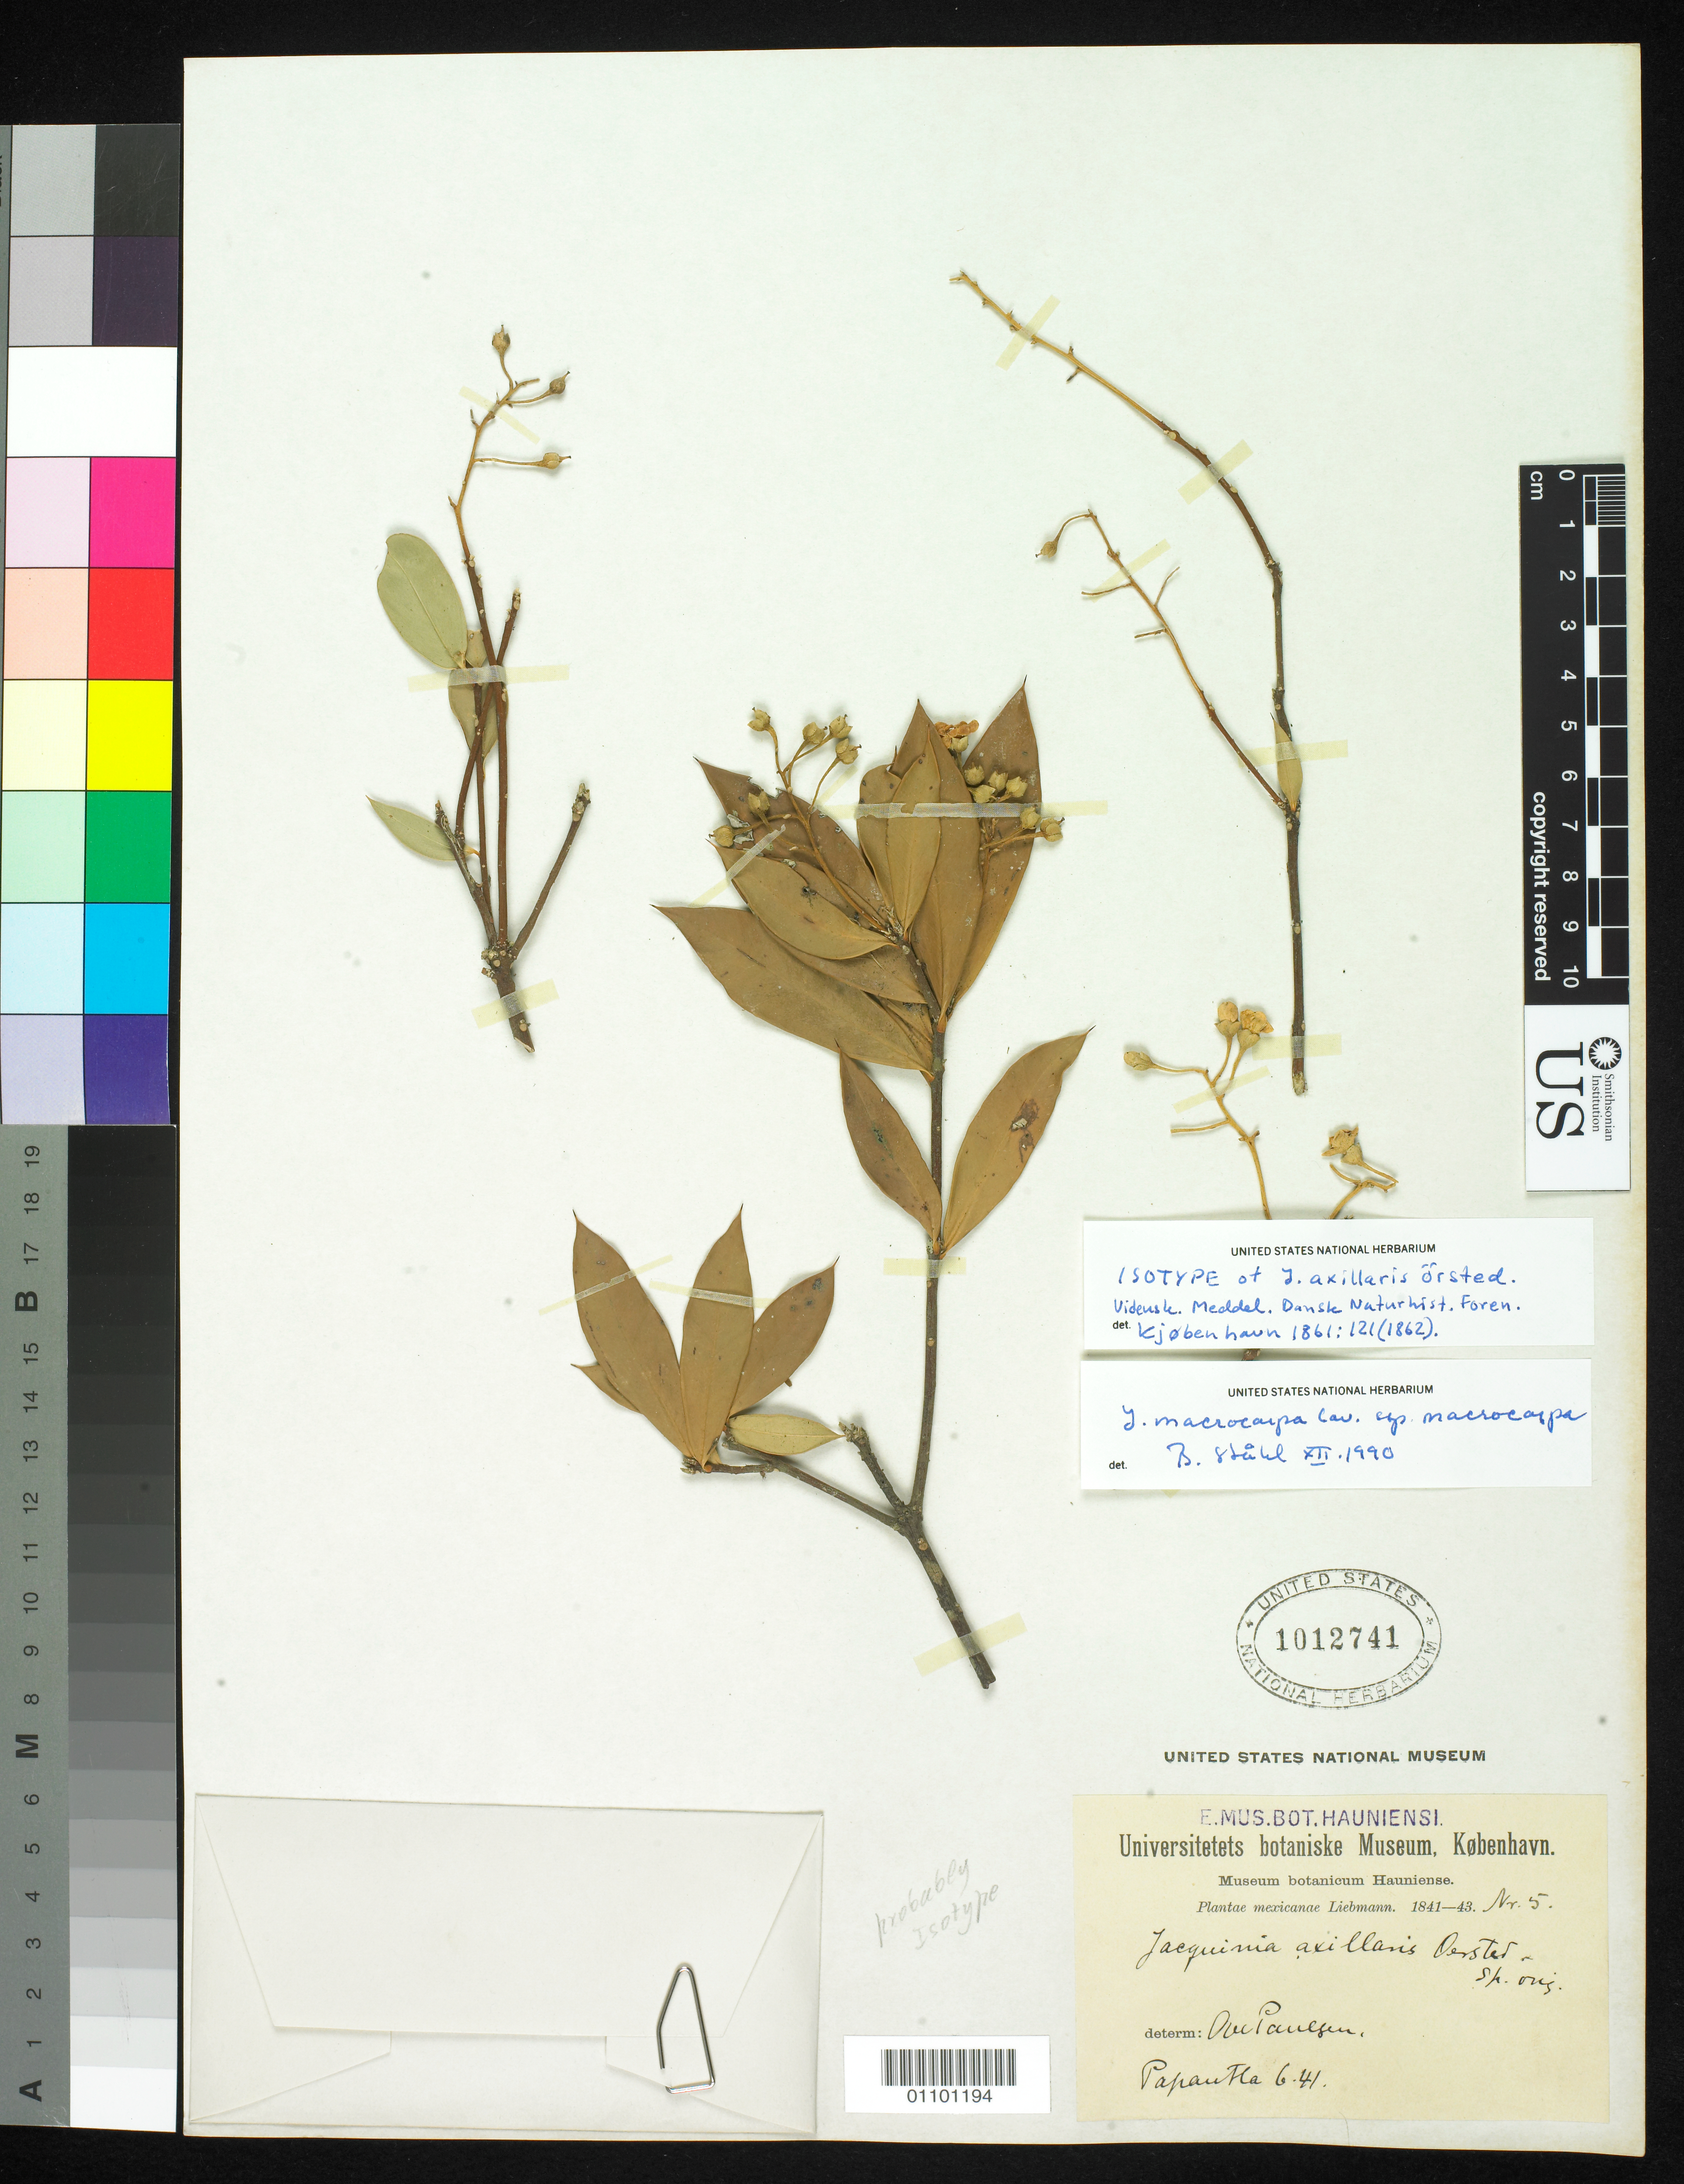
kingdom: Plantae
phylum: Tracheophyta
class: Magnoliopsida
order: Ericales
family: Primulaceae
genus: Jacquinia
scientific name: Jacquinia axillaris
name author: Oerst.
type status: Isolectotype; Type Collection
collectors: F. M. Liebmann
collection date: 1841/1843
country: Mexico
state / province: Veracruz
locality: Papantla.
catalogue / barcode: US 1012741